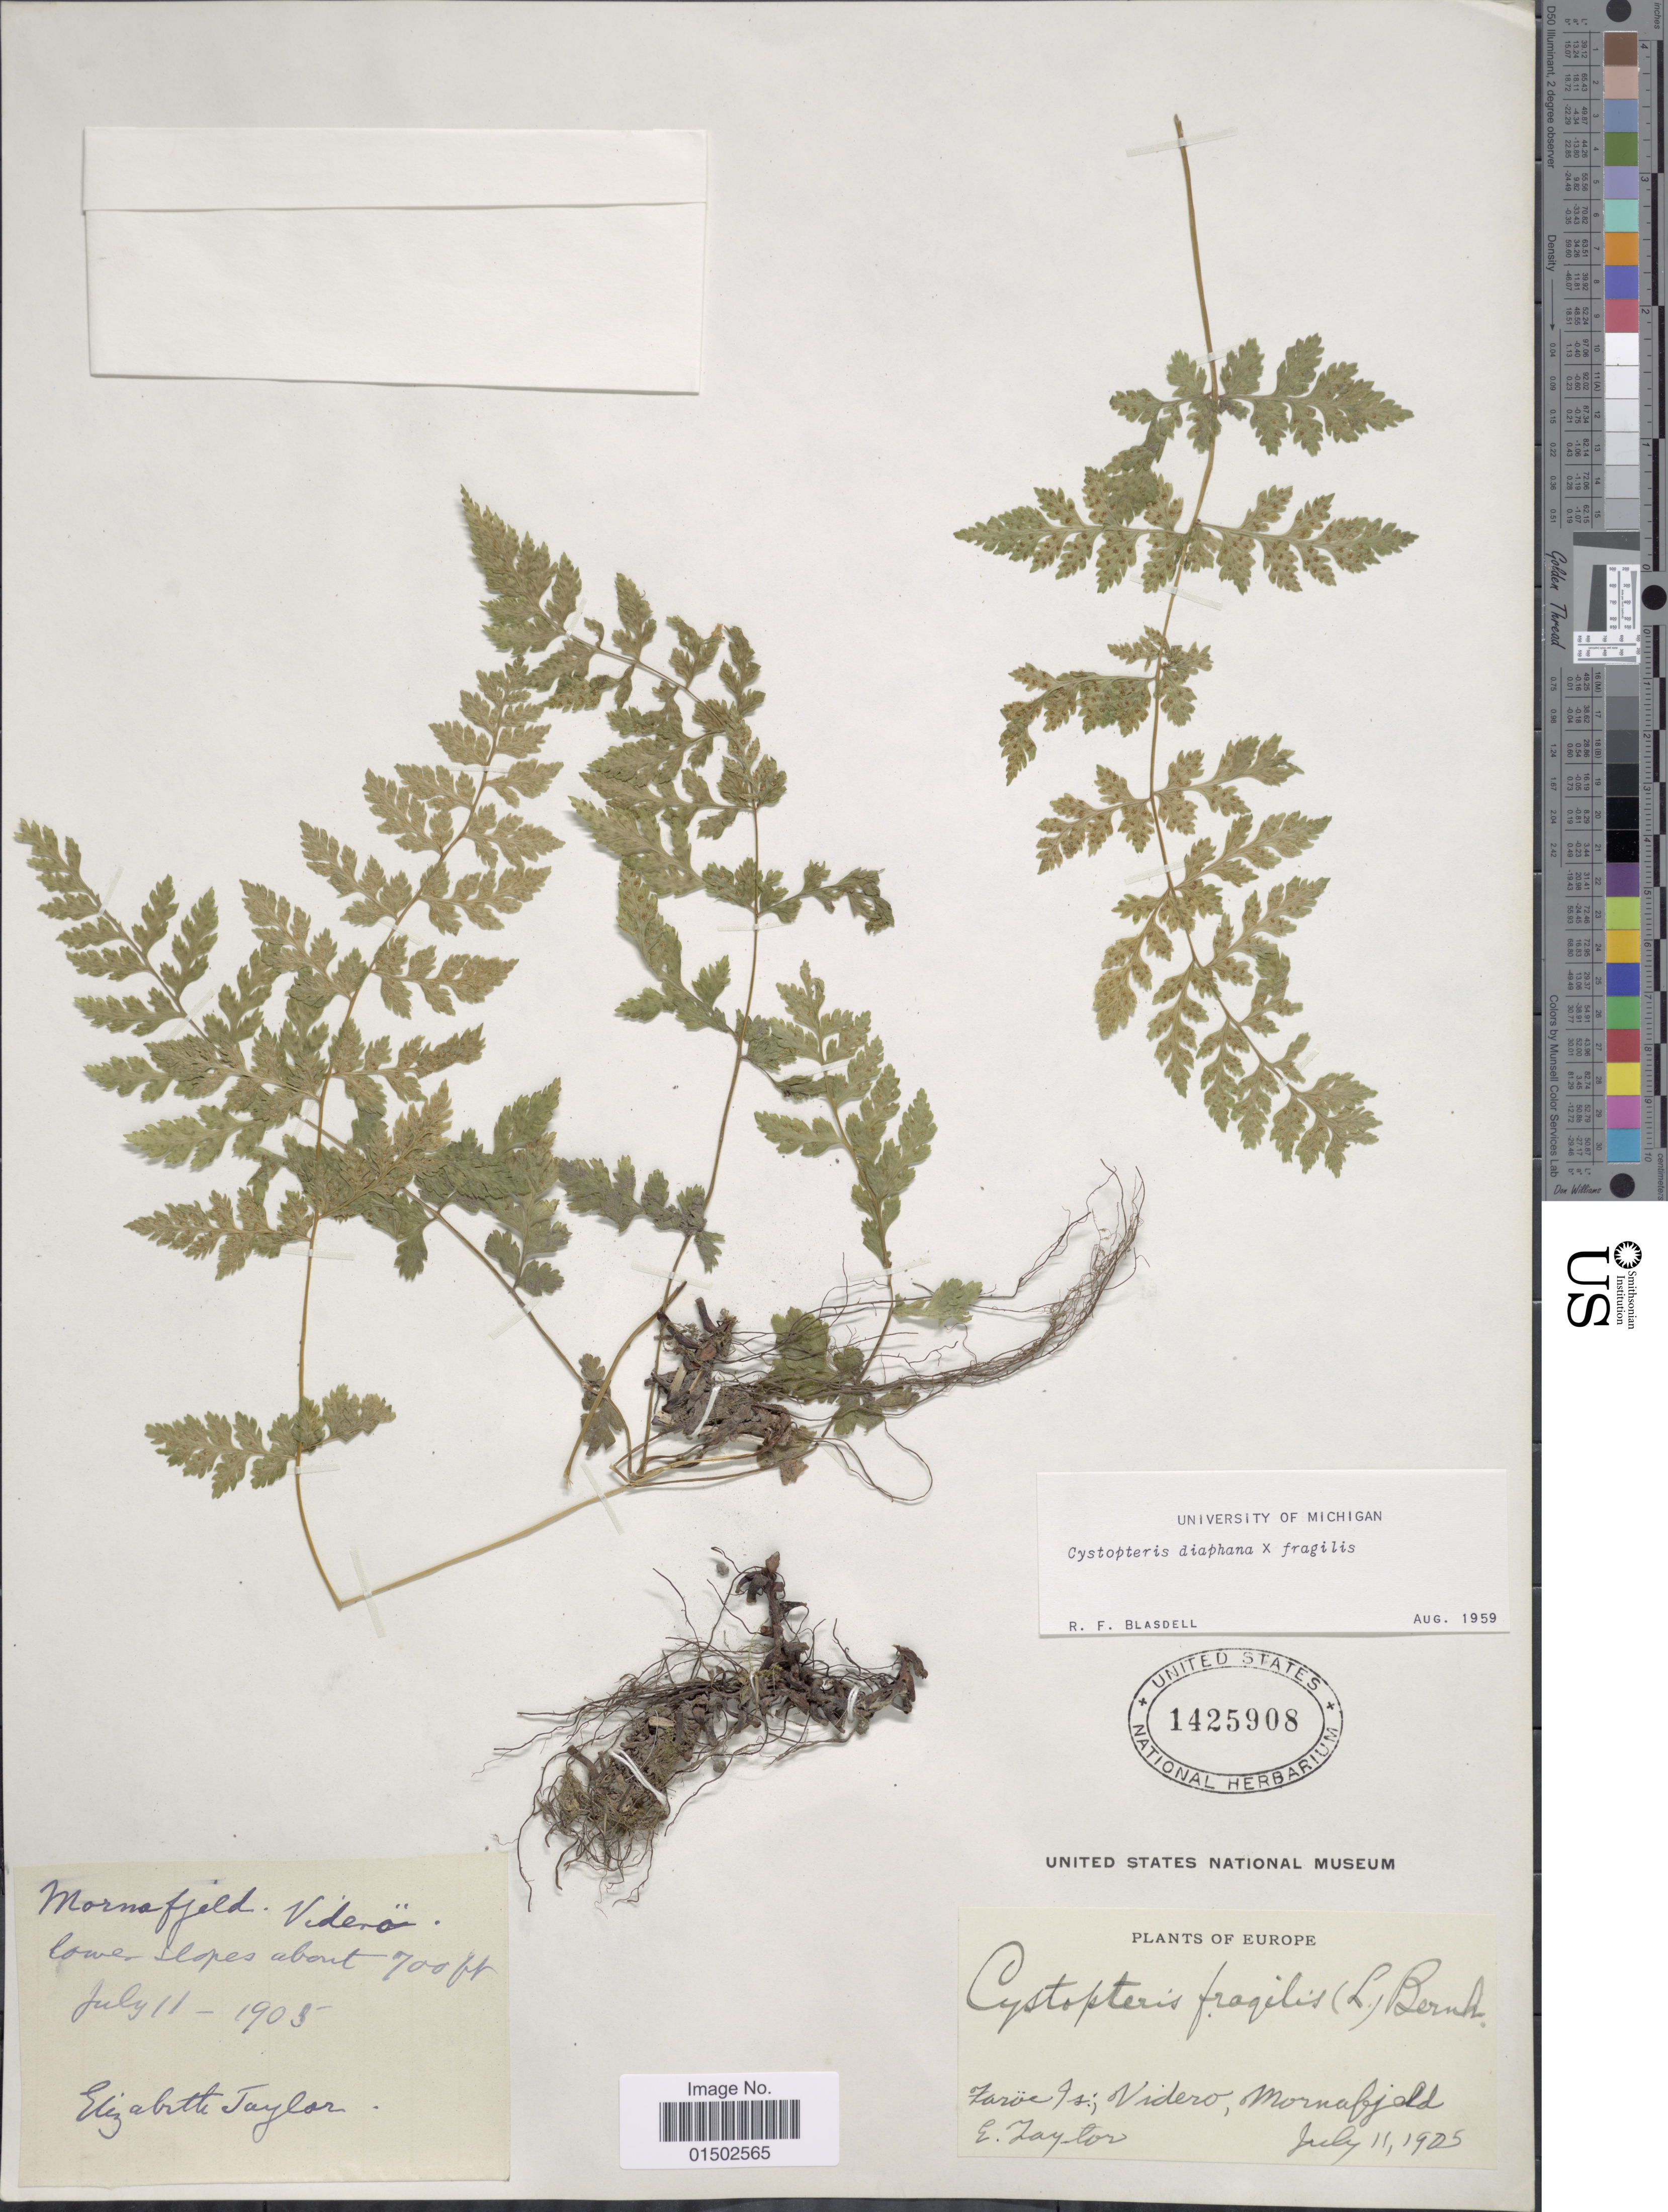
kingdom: Plantae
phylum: Tracheophyta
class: Polypodiopsida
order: Polypodiales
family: Cystopteridaceae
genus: Cystopteris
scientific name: Cystopteris diaphana x C. fragilis (L.) Bernh.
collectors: E. Taylor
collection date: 1905-07-11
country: Denmark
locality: Faroe is; Videro, Mornafjeld.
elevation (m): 213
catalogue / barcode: US 1425908